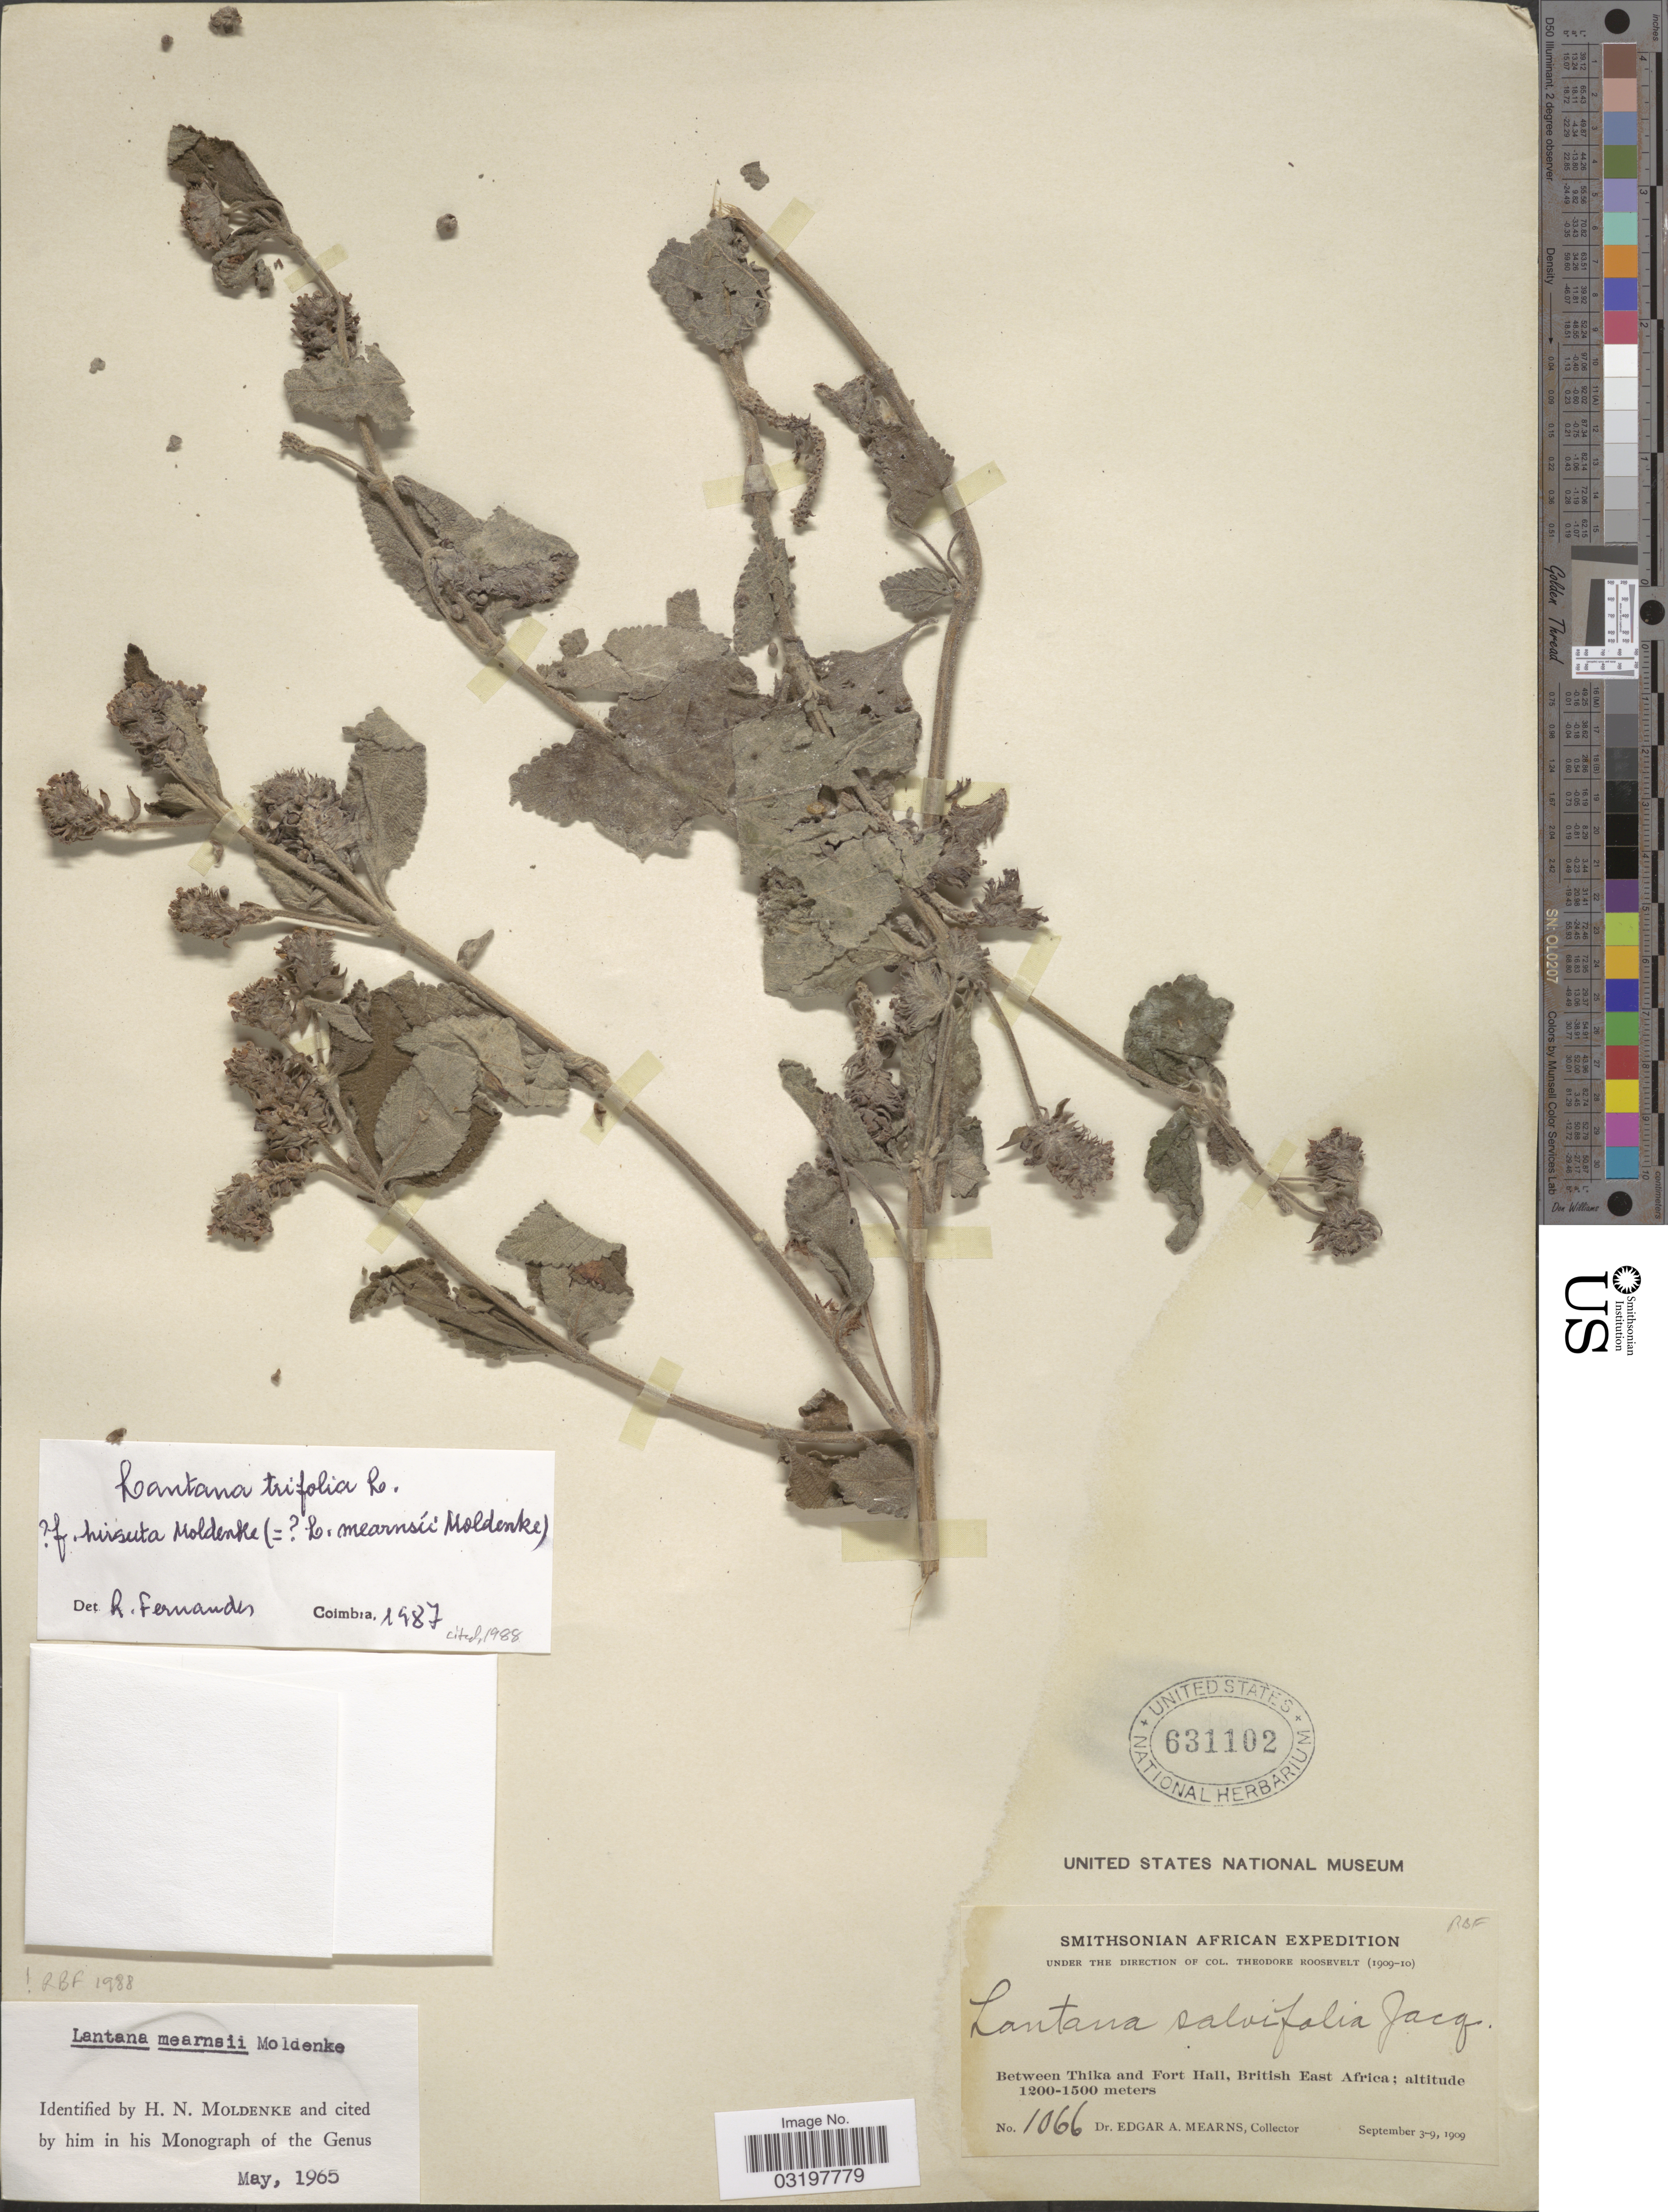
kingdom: Plantae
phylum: Tracheophyta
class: Magnoliopsida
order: Lamiales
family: Verbenaceae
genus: Lantana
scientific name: Lantana trifolia f. hirsuta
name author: Moldenke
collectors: E. A. Mearns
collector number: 1066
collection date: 1909-09-03/1909-09-09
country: Kenya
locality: Between Thika and Fort Hill, British East Africa.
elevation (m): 1200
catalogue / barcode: US 631102